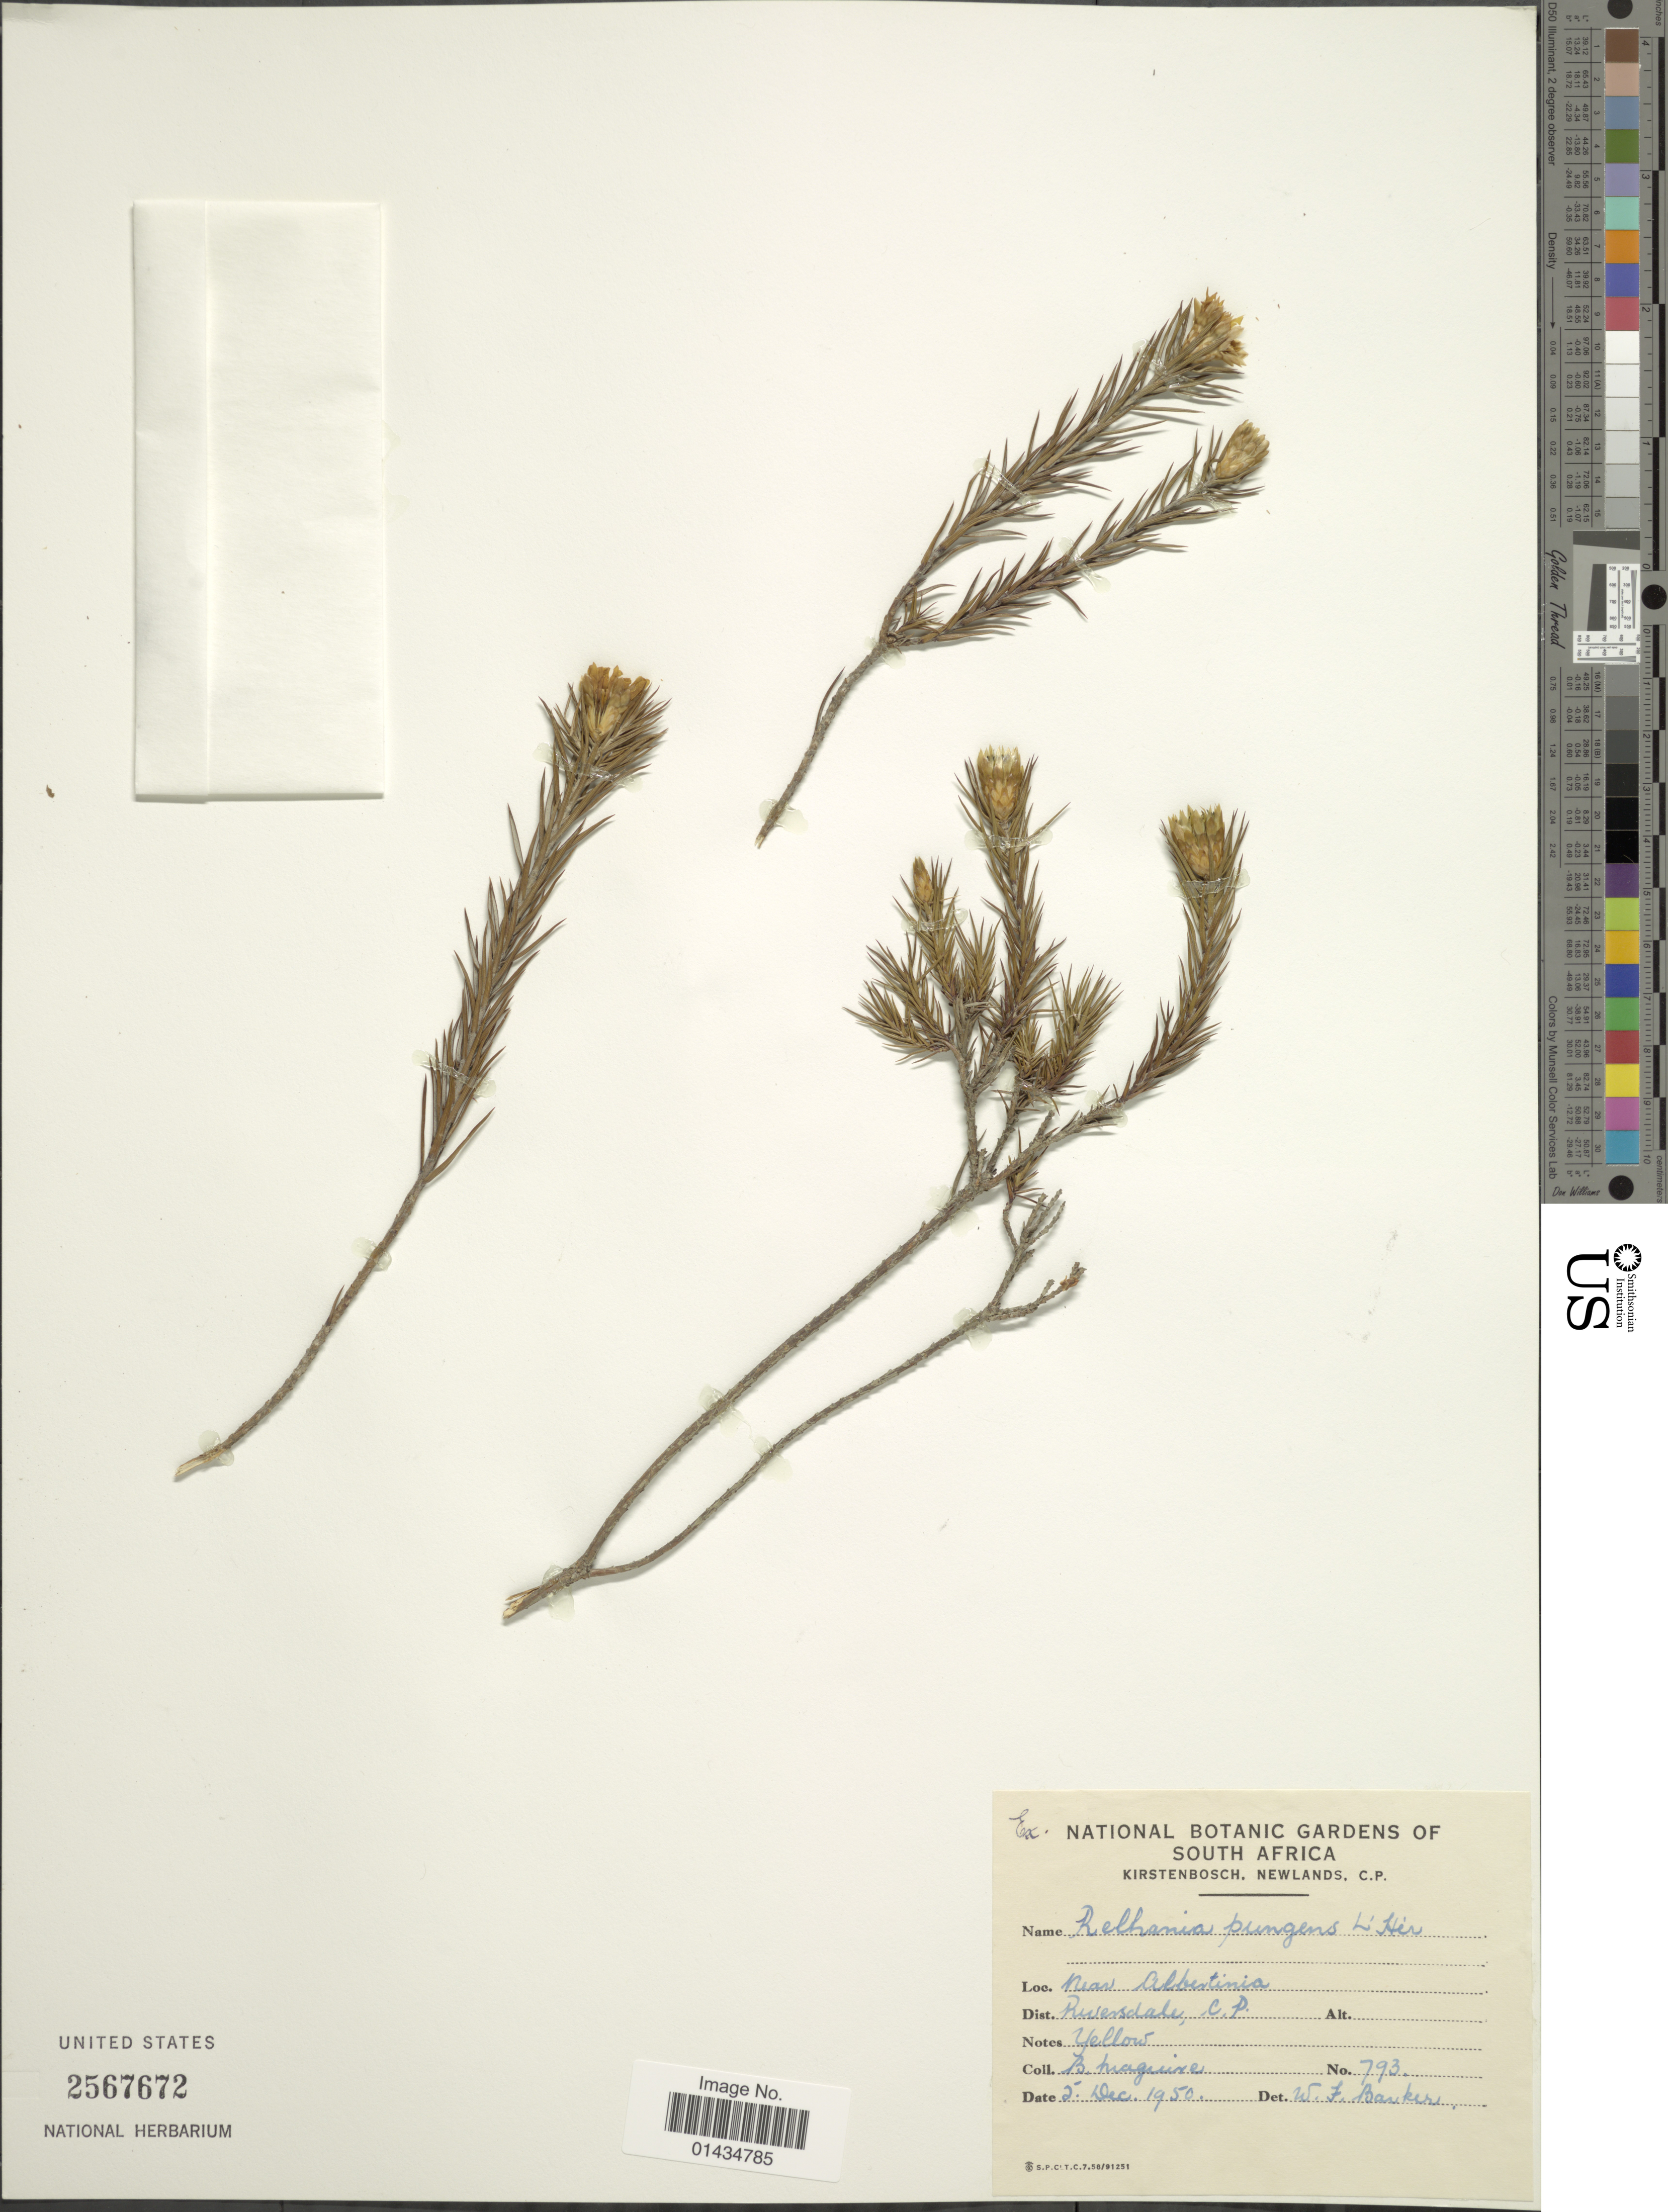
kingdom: Plantae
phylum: Tracheophyta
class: Magnoliopsida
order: Asterales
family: Asteraceae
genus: Relhania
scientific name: Relhania pungens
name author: L'Hér.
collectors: B. Maguire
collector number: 793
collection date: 1950-12-05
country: South Africa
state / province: Western Cape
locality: Near Albertinia, Dist. Riversdale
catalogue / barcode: US 2567672